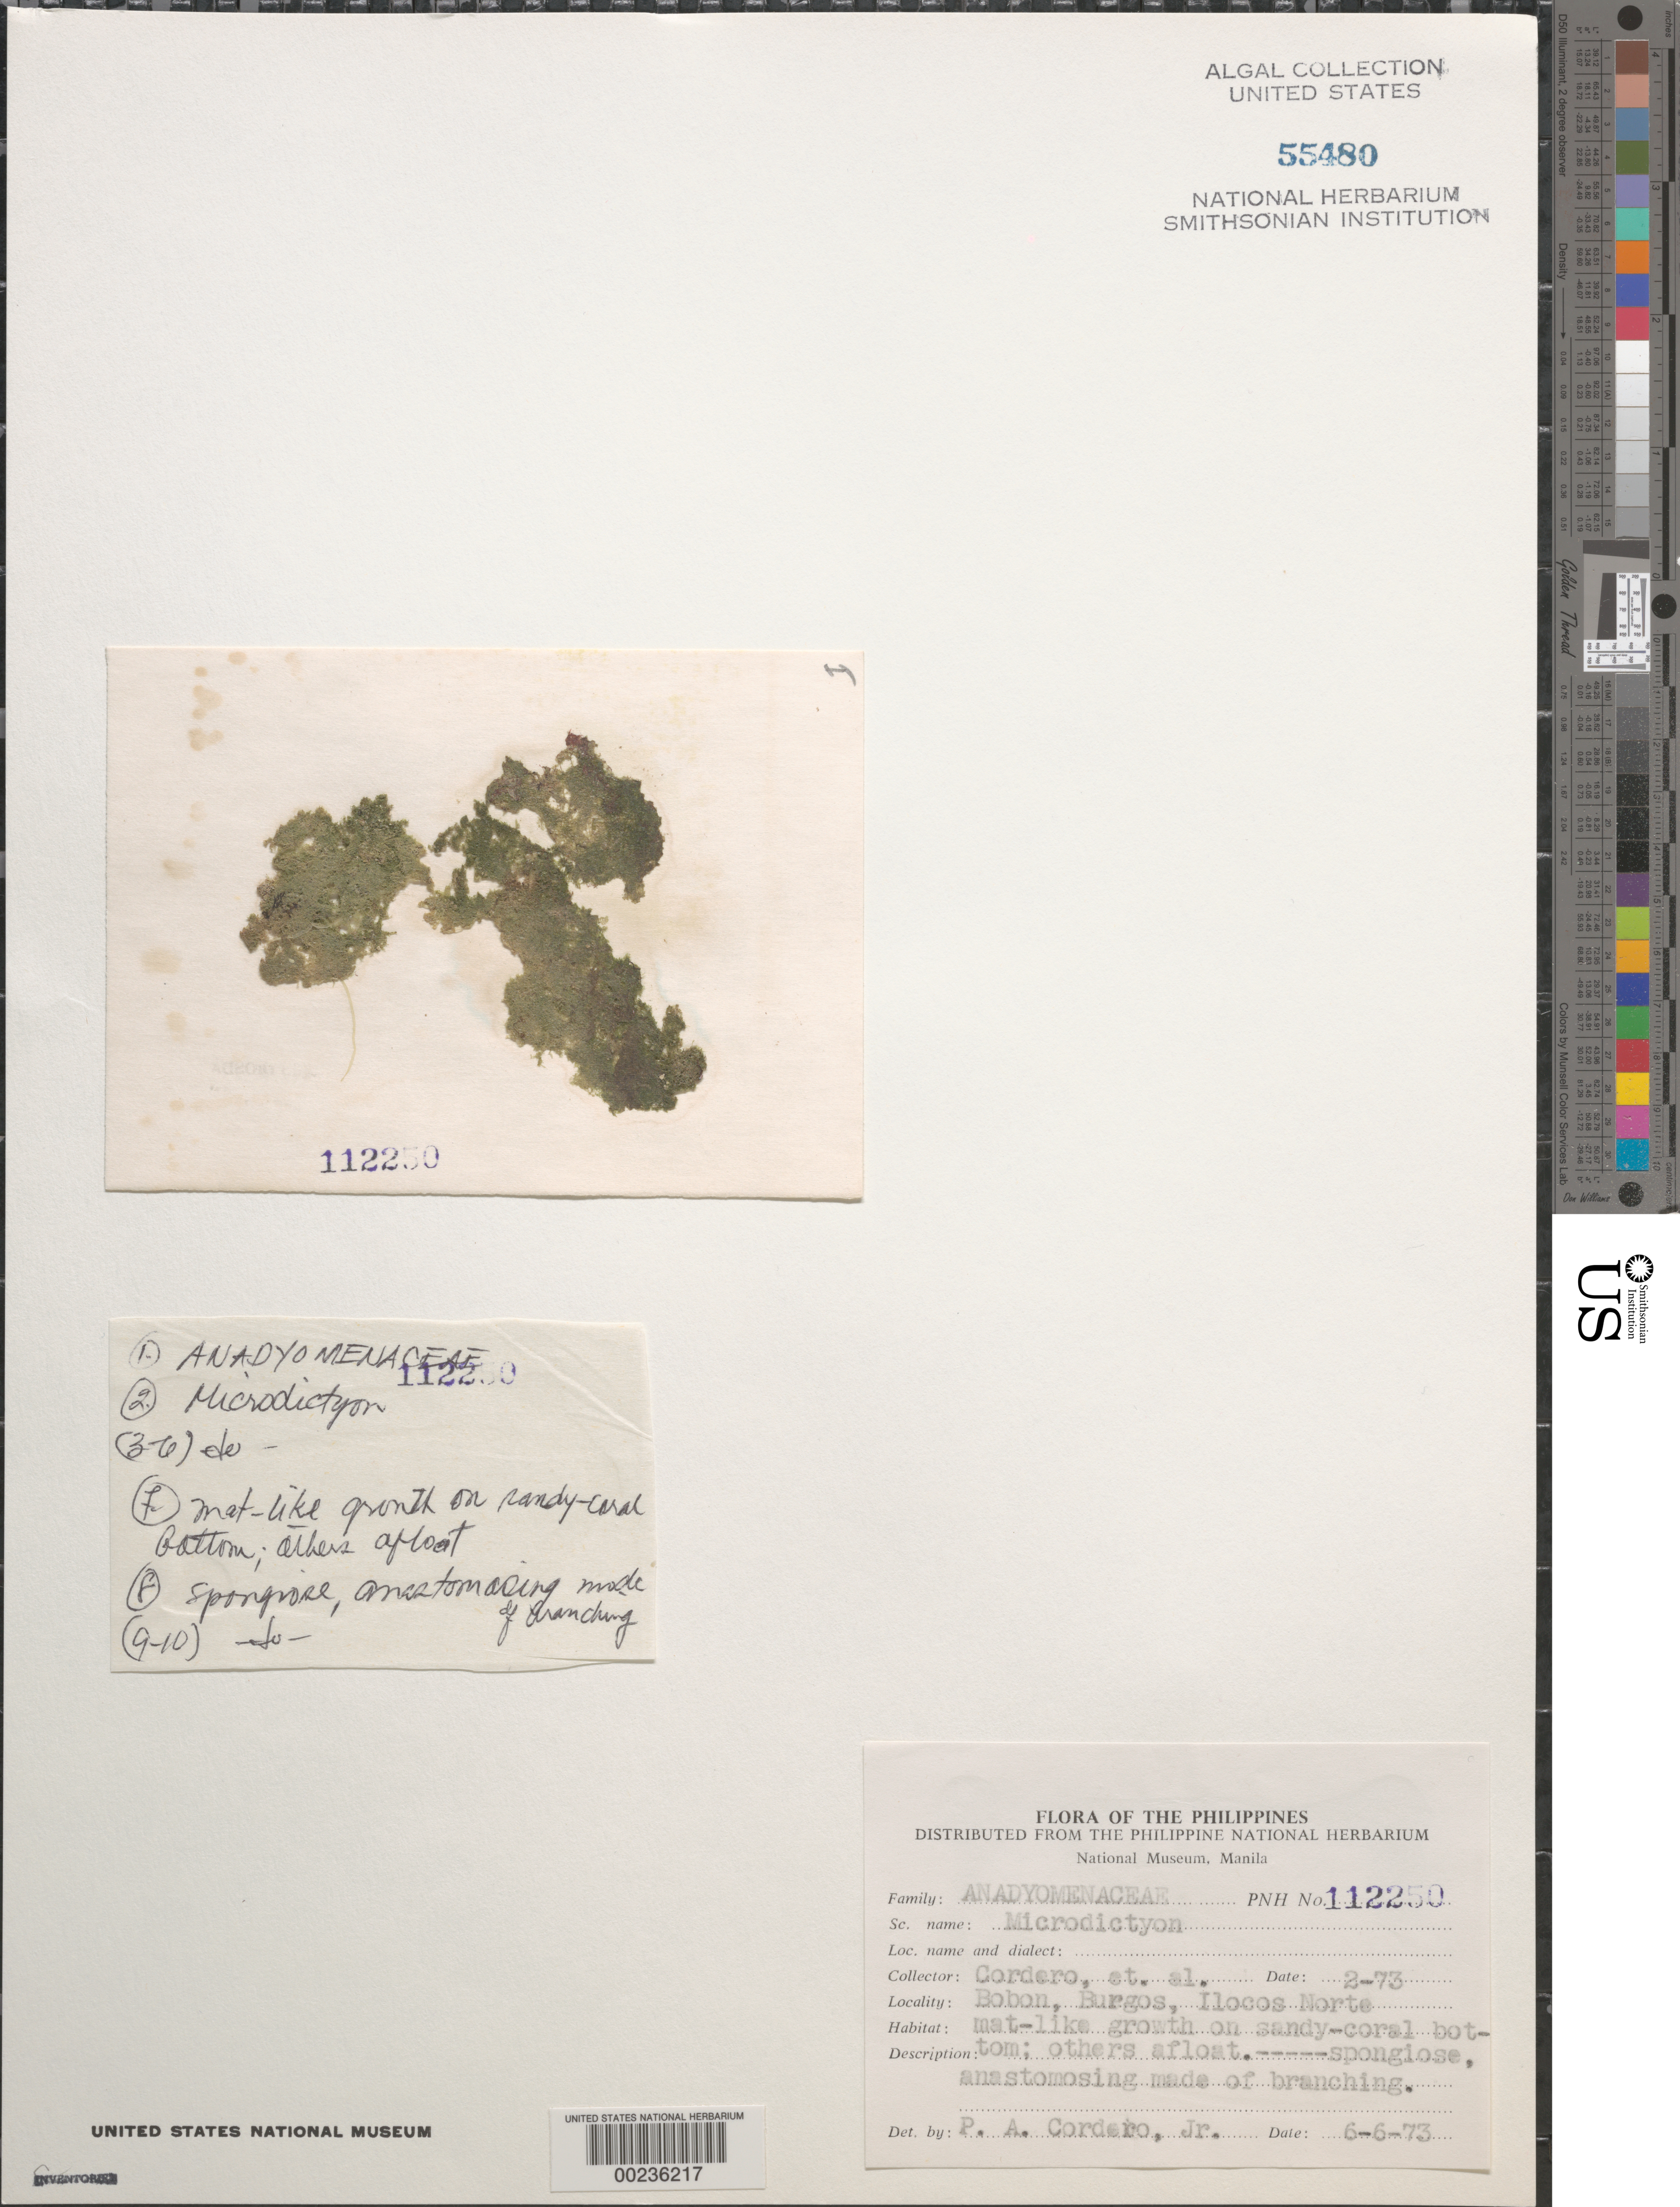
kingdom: Plantae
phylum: Chlorophyta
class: Ulvophyceae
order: Cladophorales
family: Anadyomenaceae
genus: Microdictyon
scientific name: Microdictyon sp.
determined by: Cordero, P. A., Jr.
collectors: P. A. Cordero et al.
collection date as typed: Feb 1973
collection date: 1973-02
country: Philippines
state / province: Ilocos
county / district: Ilocos Norte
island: Luzon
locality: Bobon, Burgos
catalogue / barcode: US 55480